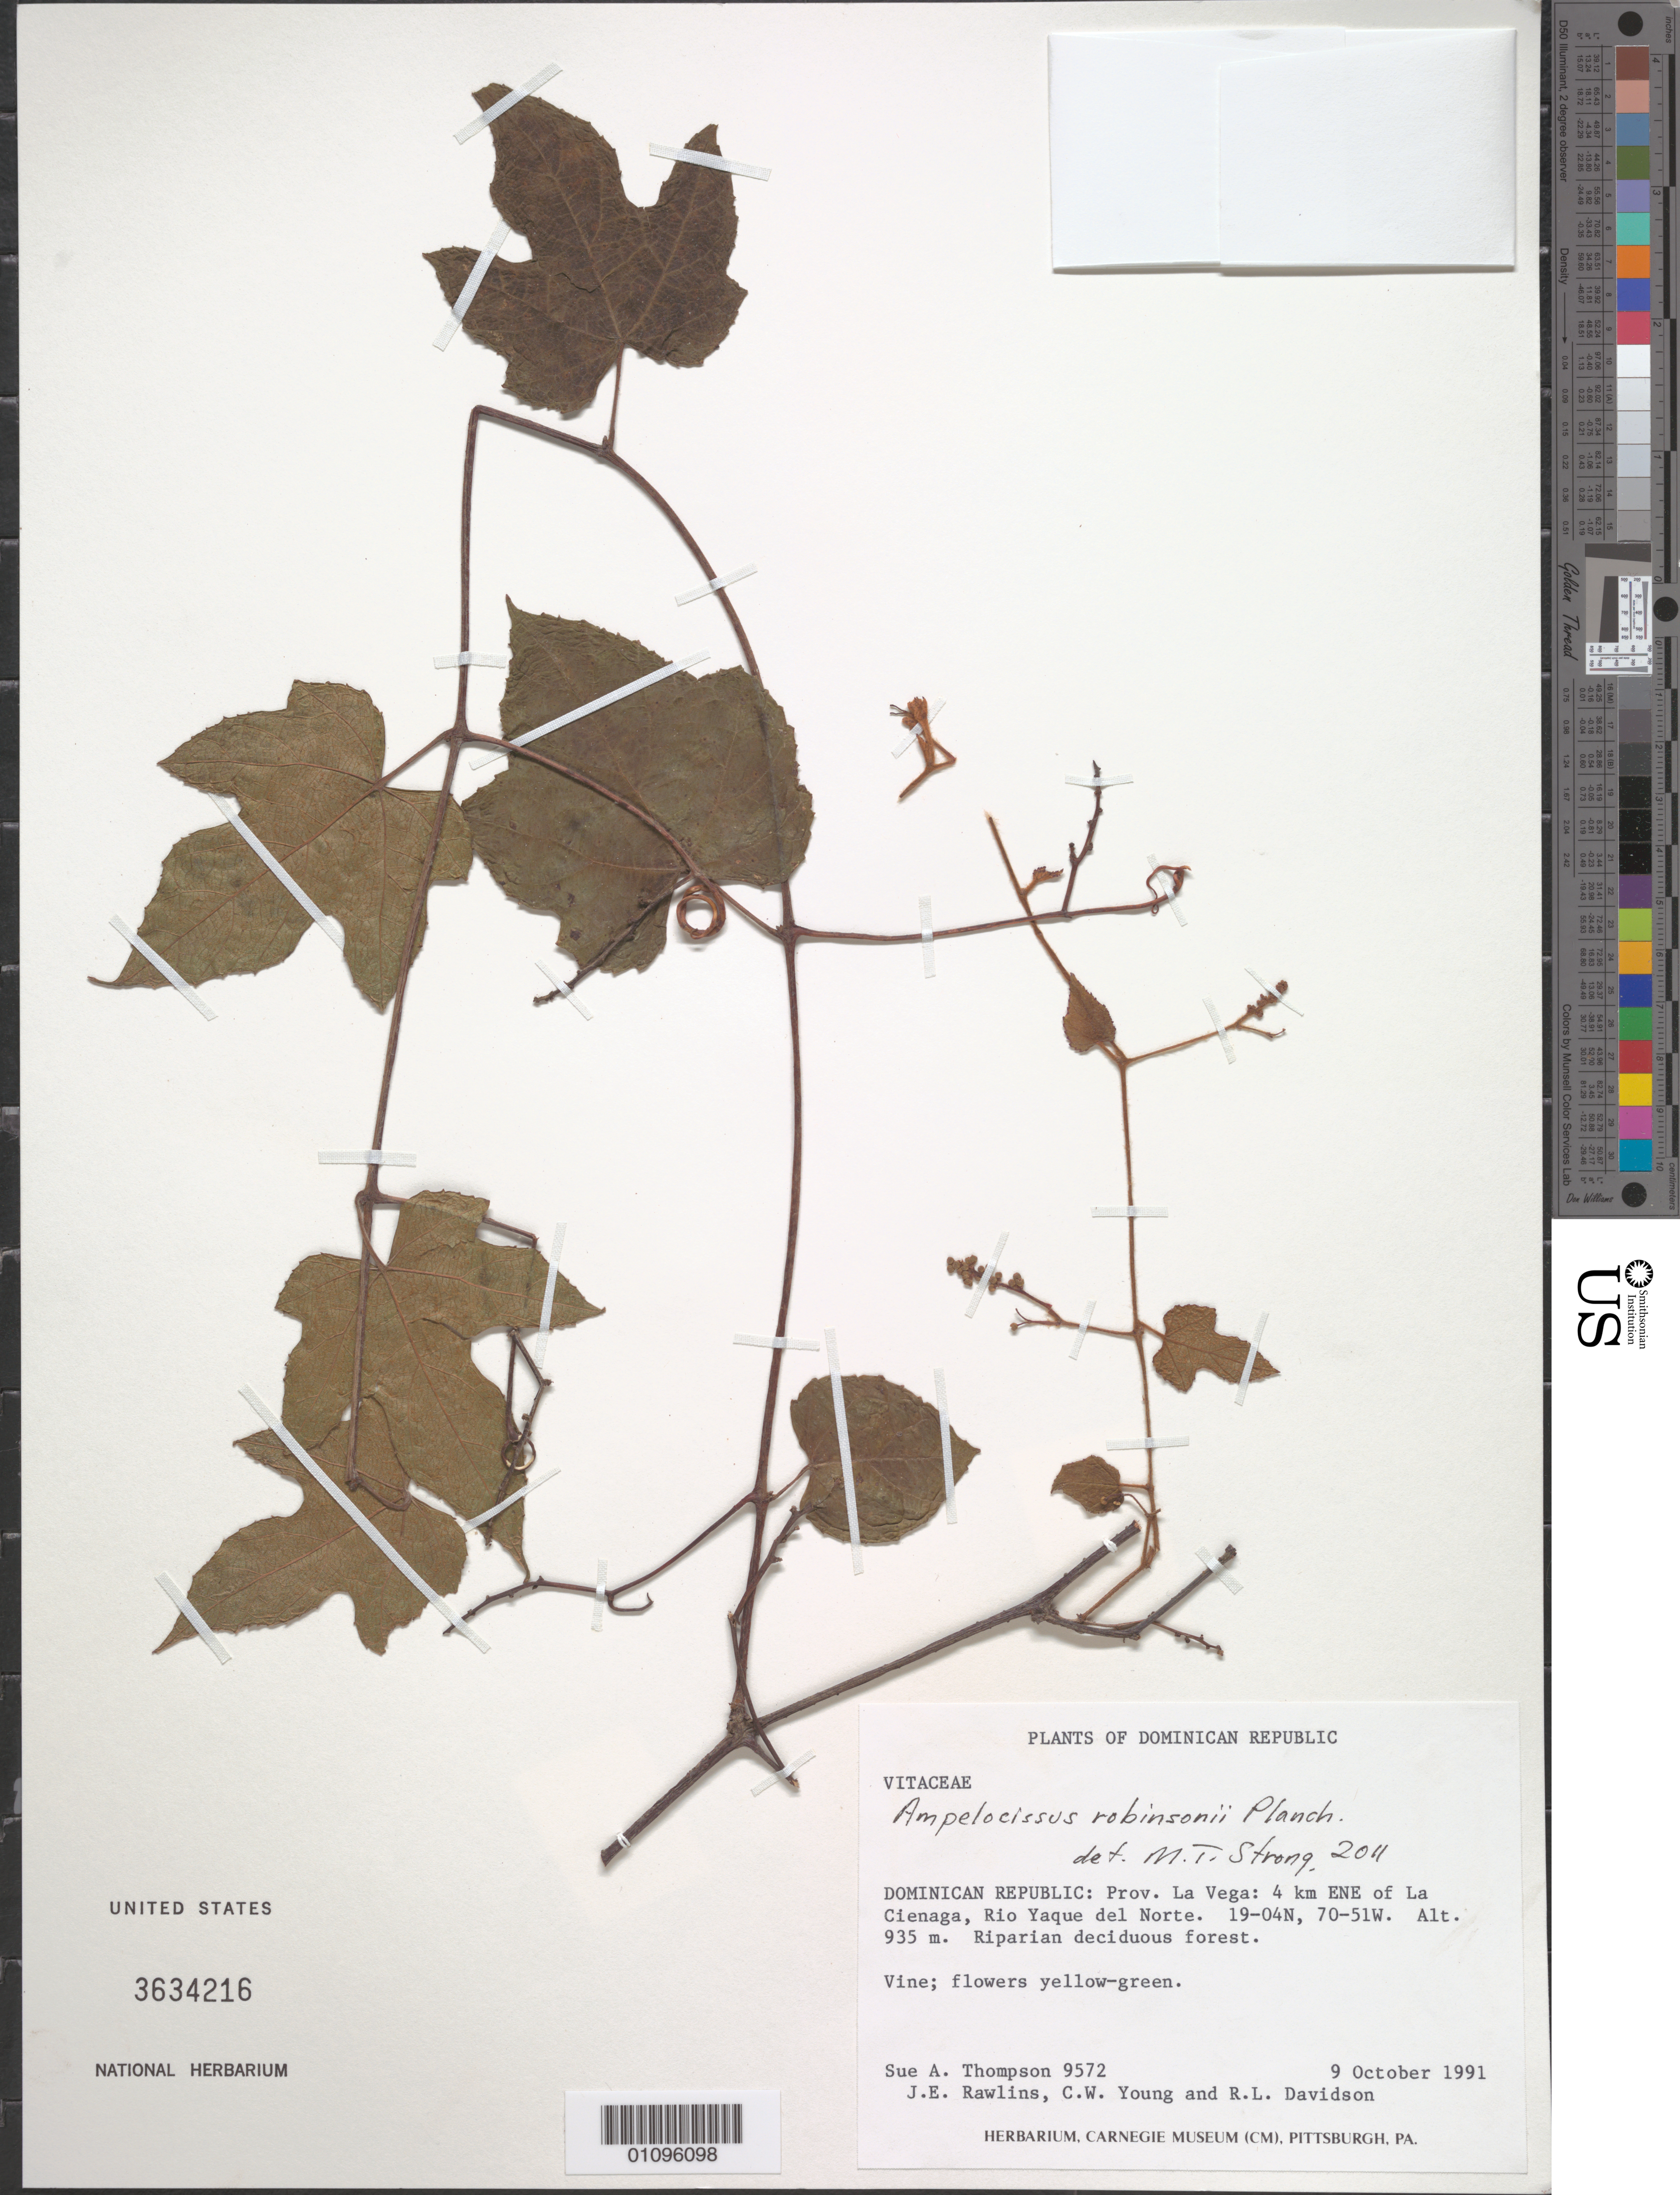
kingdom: Plantae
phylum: Tracheophyta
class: Magnoliopsida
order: Vitales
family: Vitaceae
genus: Ampelocissus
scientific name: Ampelocissus robinsonii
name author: Planch.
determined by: Strong, M. T., (US), Smithsonian Institution - National Museum of Natural History (UNITED STATES)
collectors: S. A. Thompson, J. Rawlins, C. Young & R. Davidson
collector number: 9572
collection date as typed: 09 Oct 1991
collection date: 1991-10-09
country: Dominican Republic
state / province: La Vega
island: Hispaniola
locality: La Cienaga, 4 km ENE; Rio Yaque del Norte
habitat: Riparian deciduous forest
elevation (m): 935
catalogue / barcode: US 3634216